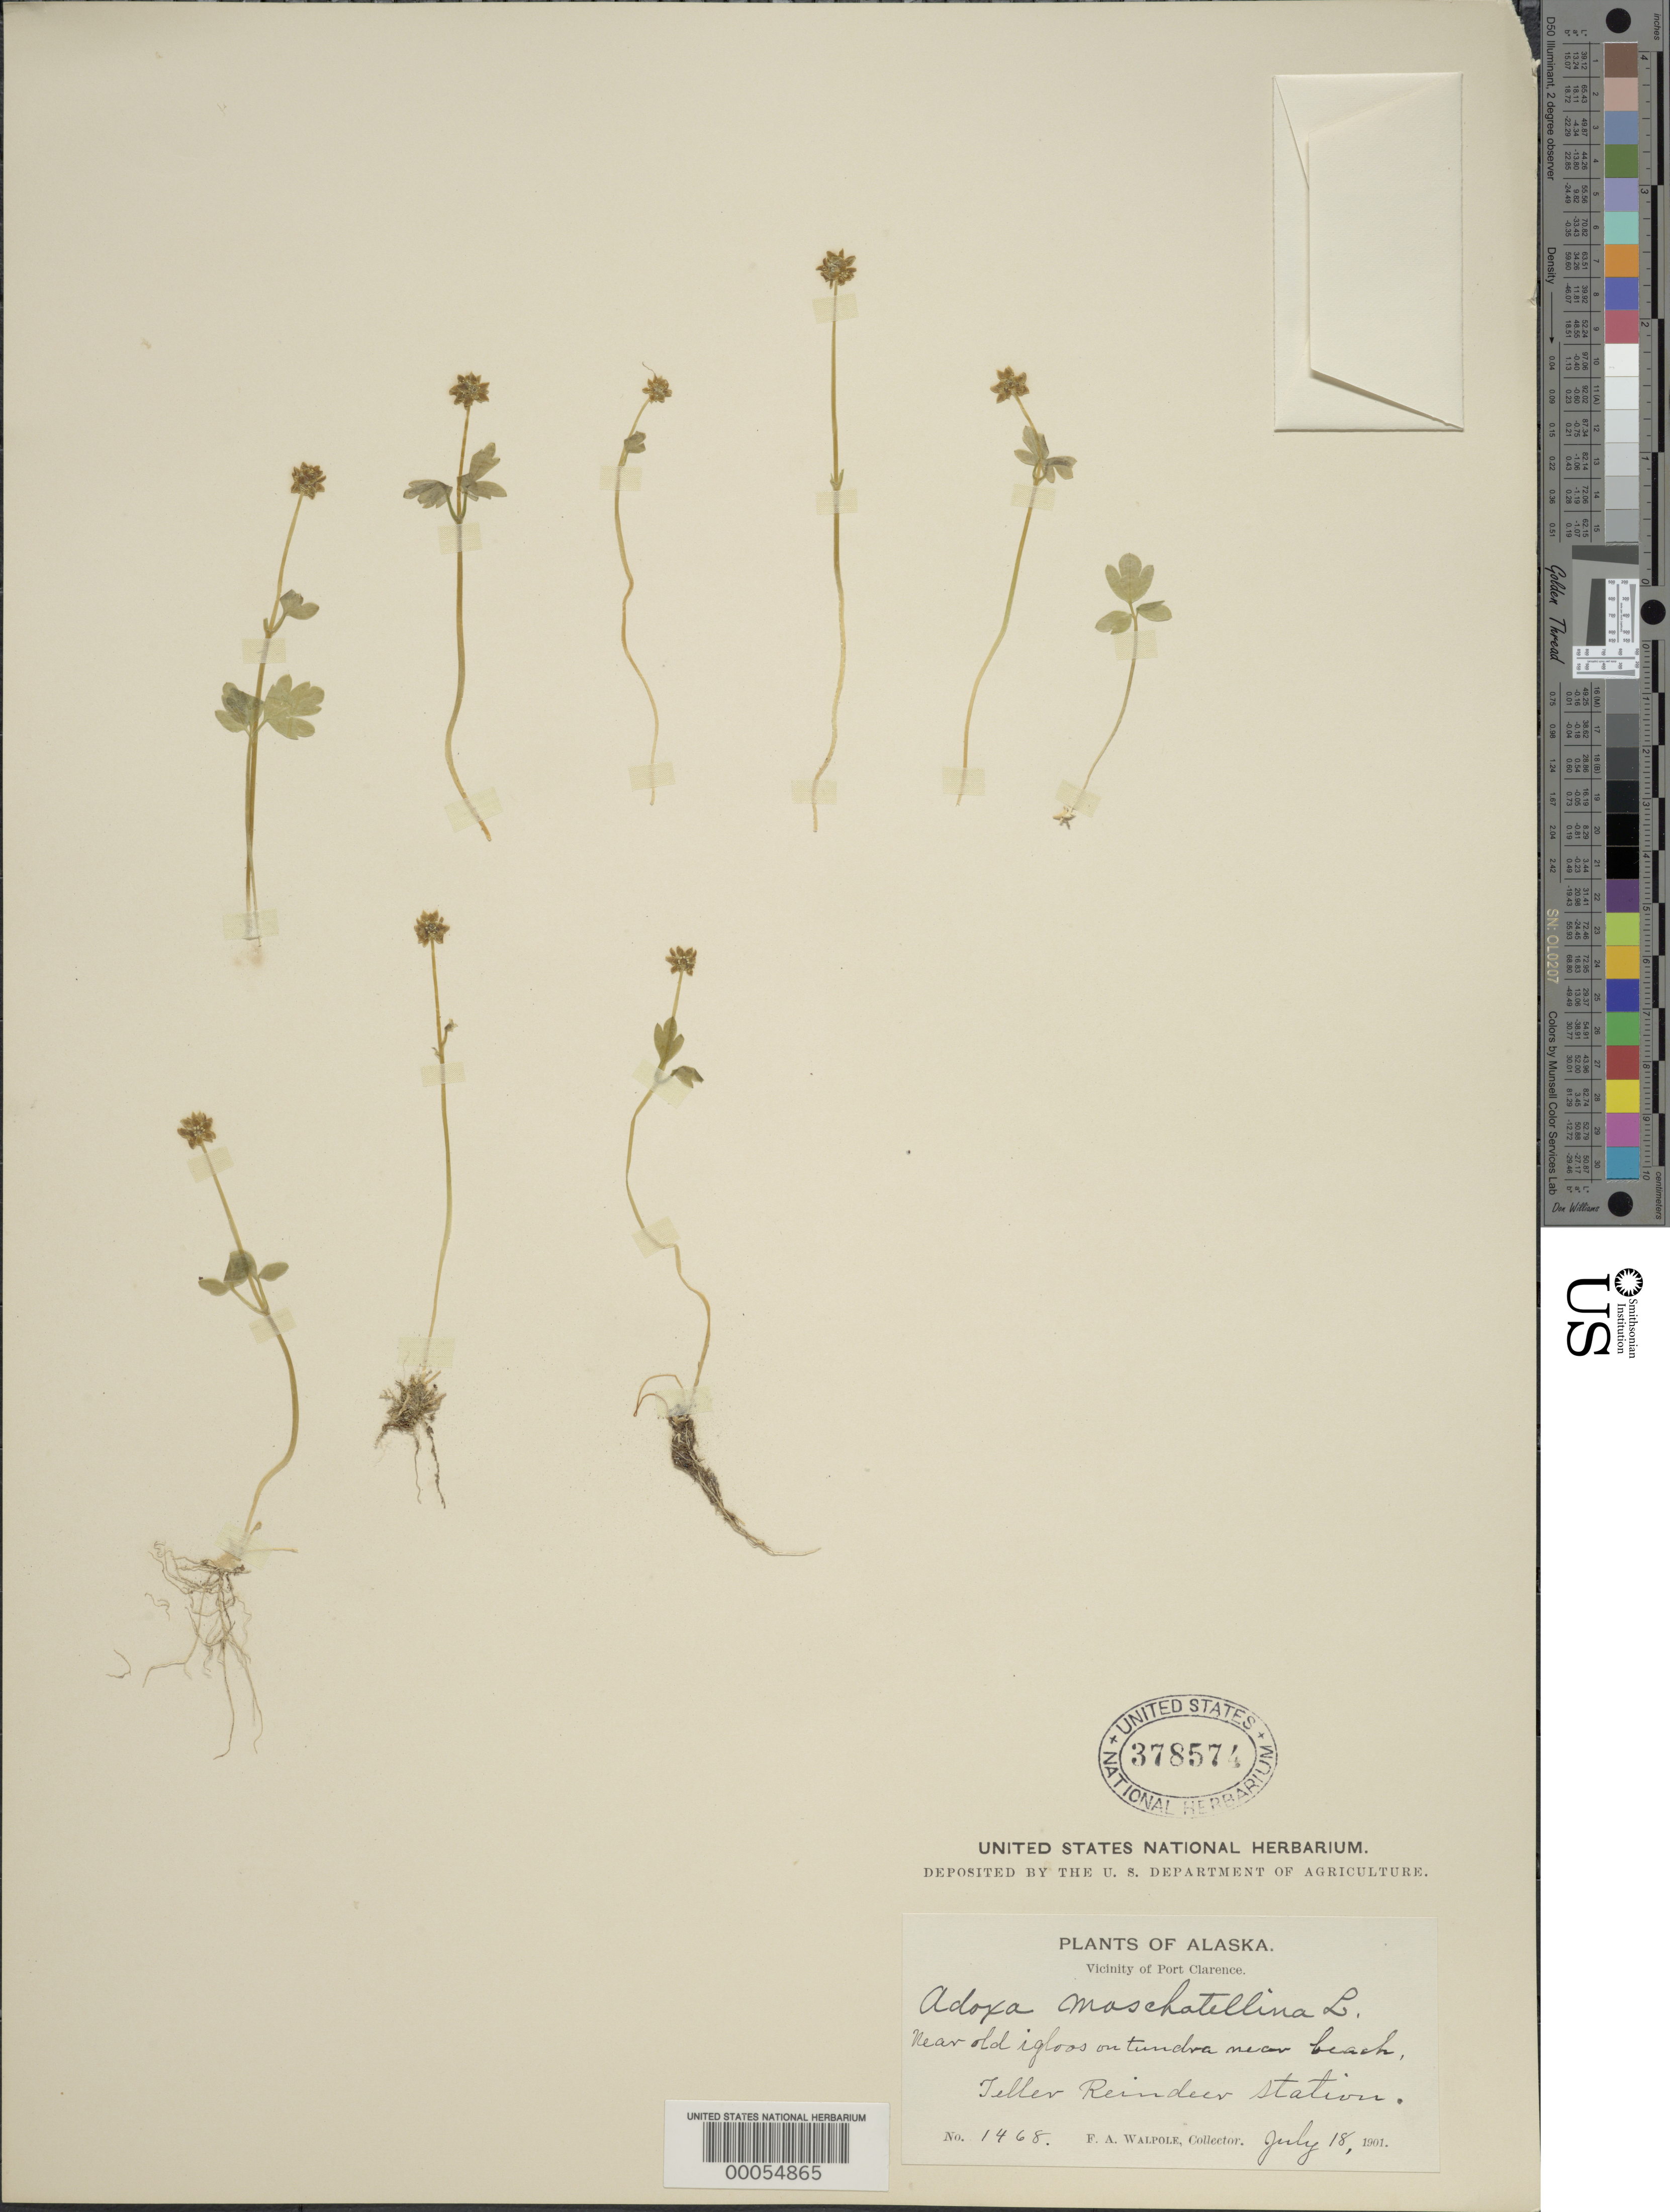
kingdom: Plantae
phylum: Tracheophyta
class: Magnoliopsida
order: Dipsacales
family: Viburnaceae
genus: Adoxa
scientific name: Adoxa moschatellina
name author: L.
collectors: F. Walpole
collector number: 1468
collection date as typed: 18 Jul 1901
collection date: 1901-07-18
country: United States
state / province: Alaska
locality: Port clarence: teller reindeer station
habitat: Near old igloo on tundra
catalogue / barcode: US 378574